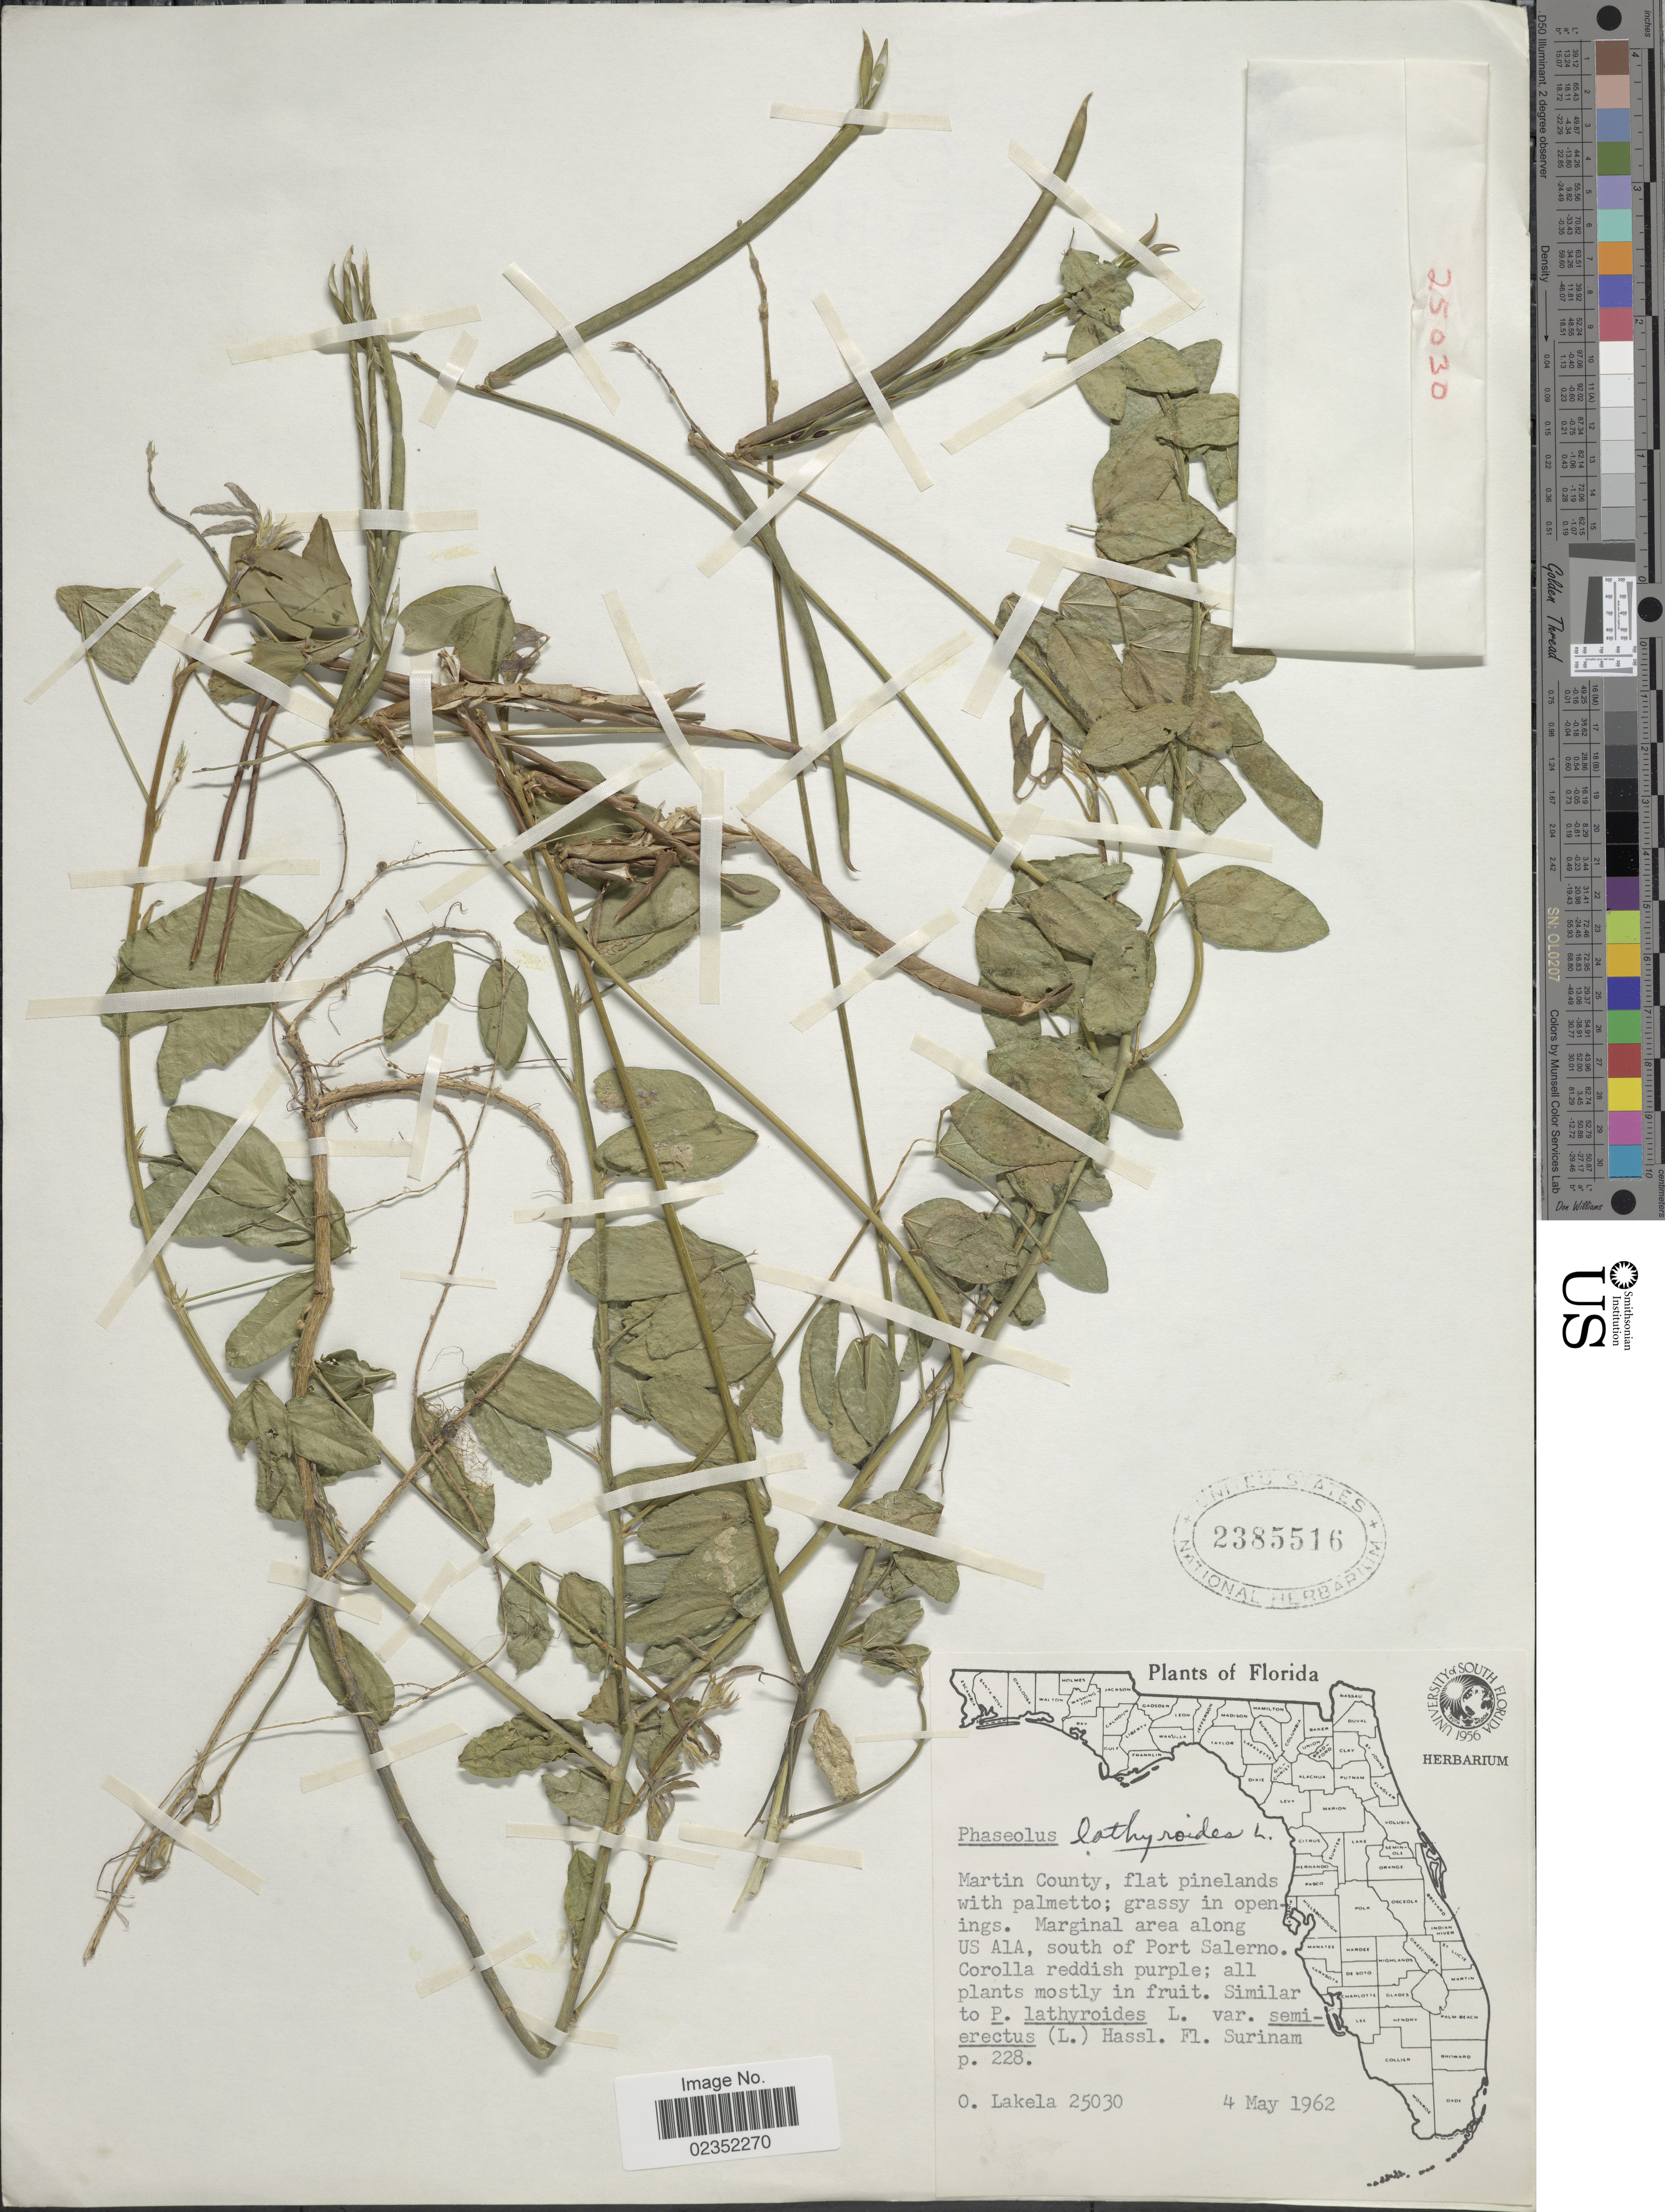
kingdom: Plantae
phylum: Tracheophyta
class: Magnoliopsida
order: Fabales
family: Fabaceae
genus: Macroptilium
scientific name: Macroptilium lathyroides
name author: (L.) Urb.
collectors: O. Lakela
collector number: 25030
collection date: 1962-05-04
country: United States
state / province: Florida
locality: Martin County, flat pinelands with palmetto; grassy in openings. Marginal area along US A1A, south of Port Salerno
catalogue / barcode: US 2385516